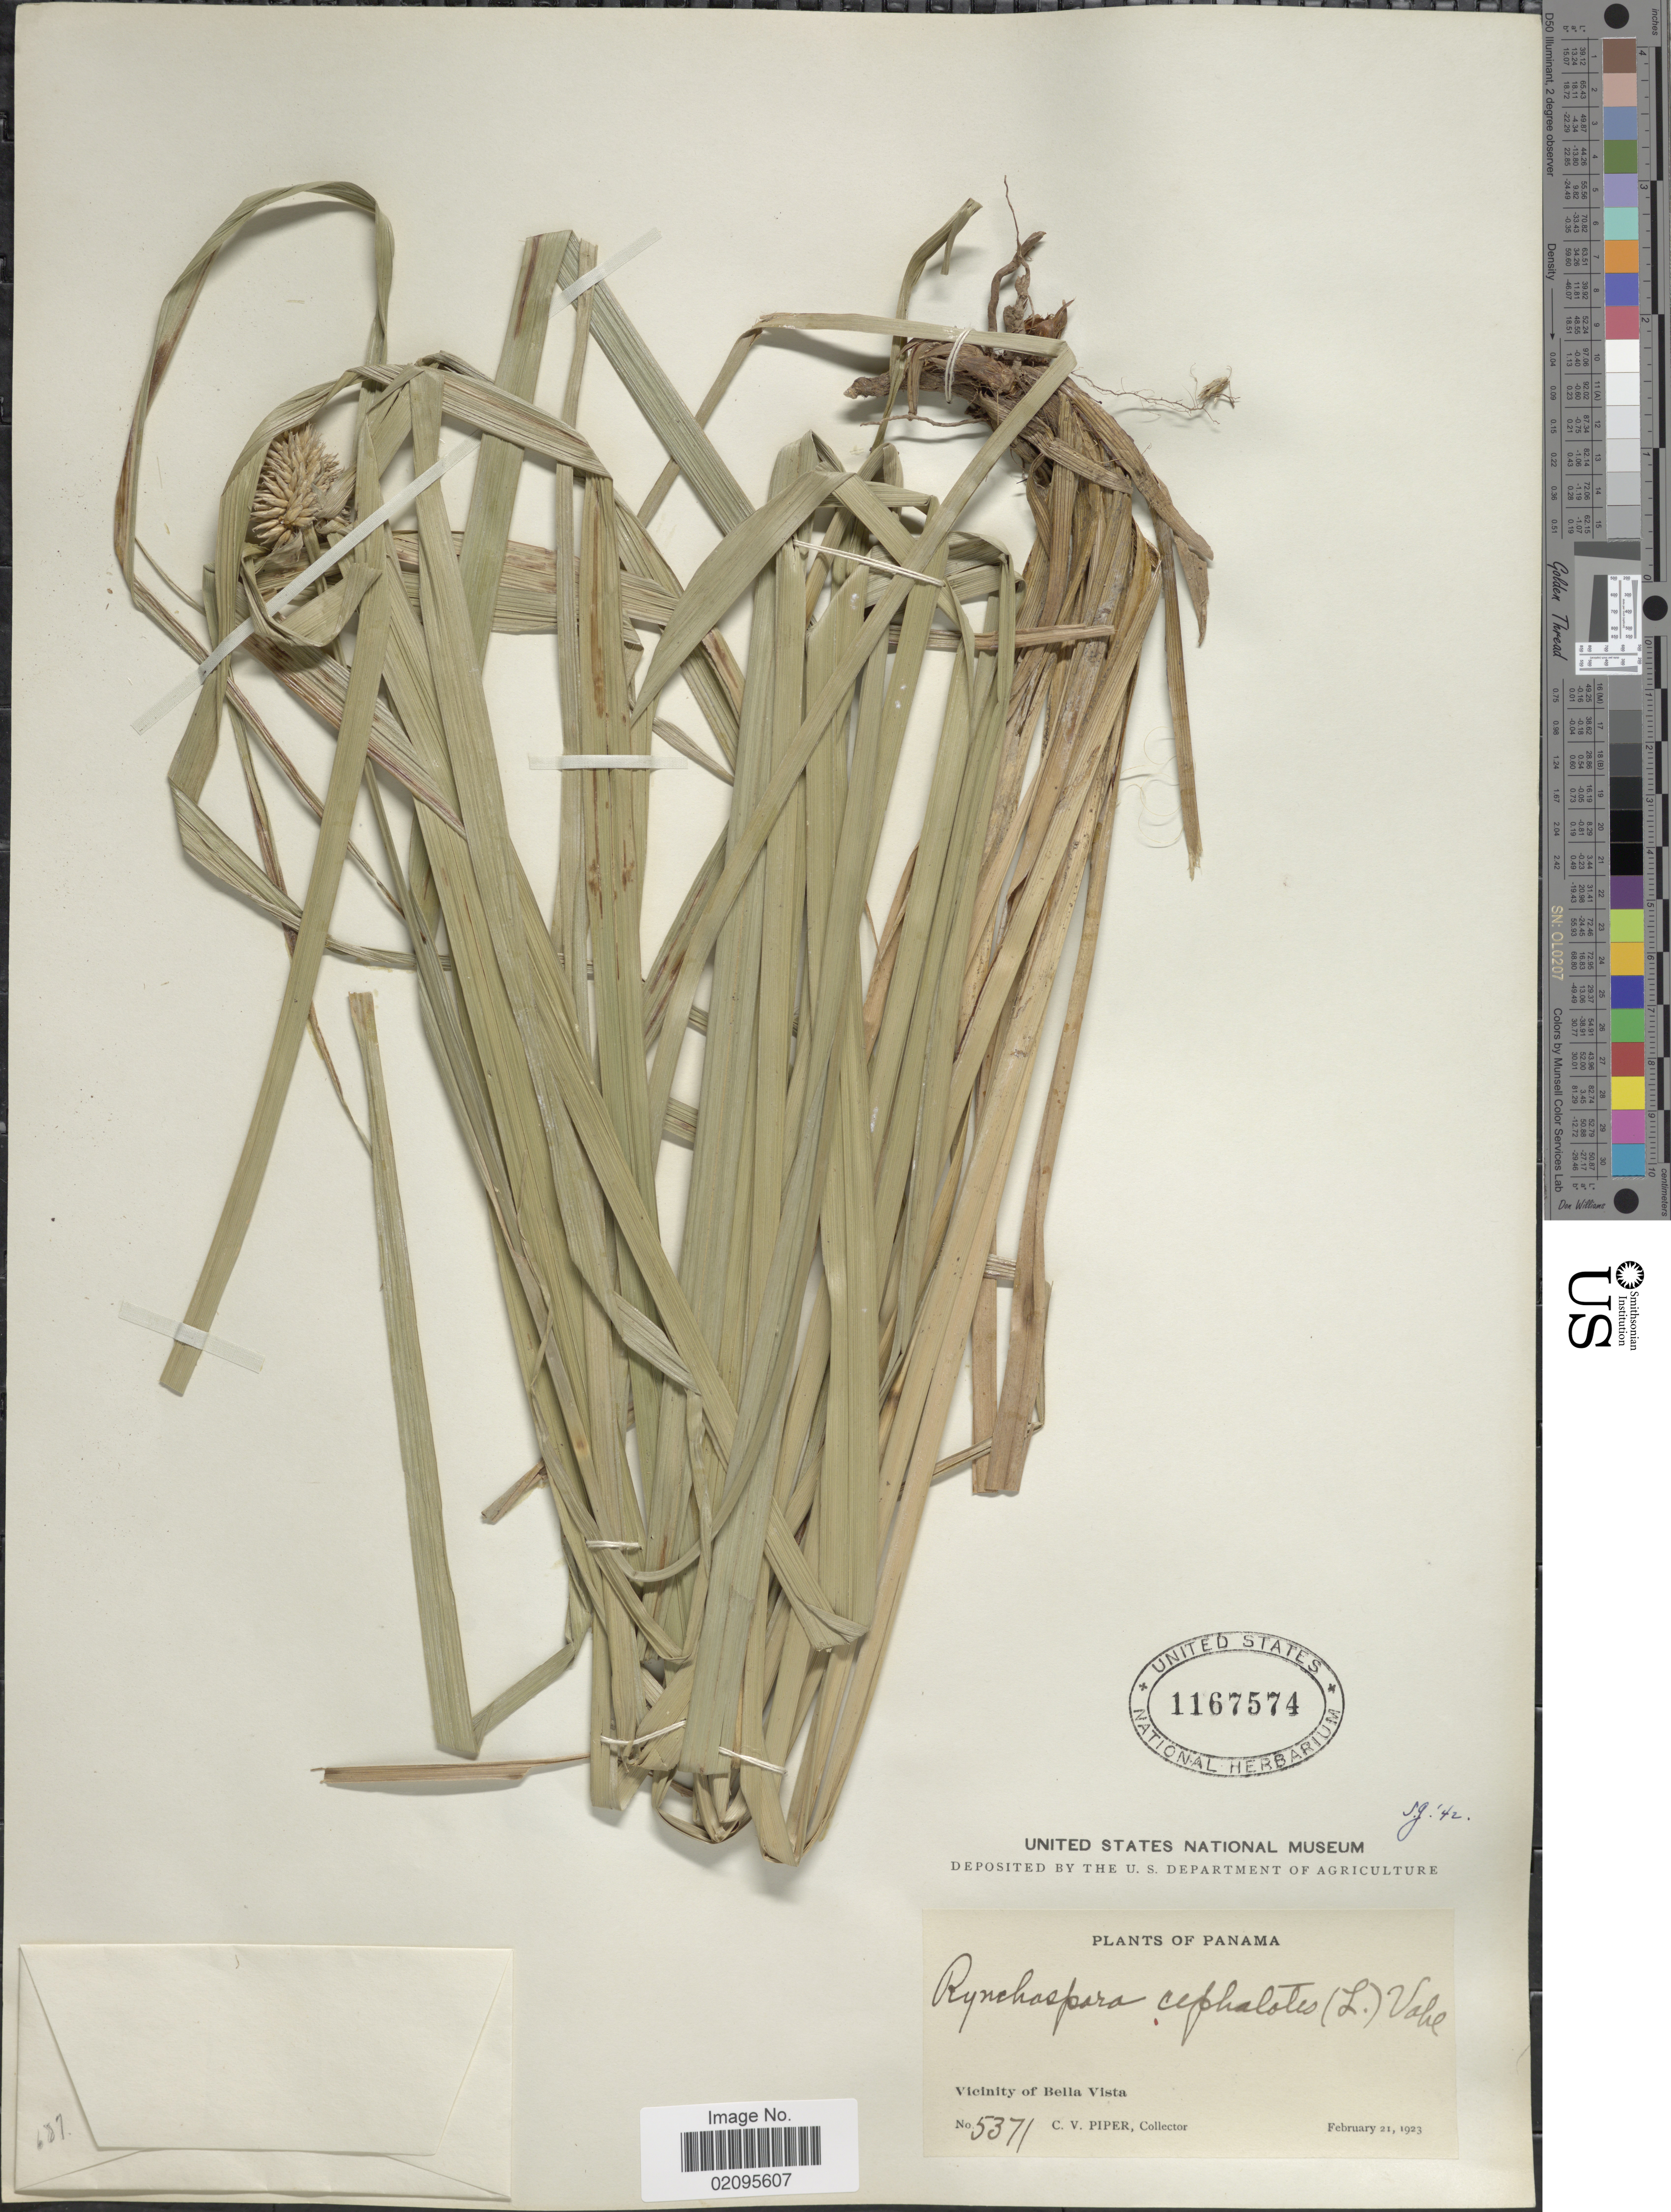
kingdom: Plantae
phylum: Tracheophyta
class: Liliopsida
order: Poales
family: Cyperaceae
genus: Rhynchospora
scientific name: Rhynchospora cephalotes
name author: (L.) Vahl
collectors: C. V. Piper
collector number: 5371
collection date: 1923-02-21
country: Panama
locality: Vicinity of Bella Vista.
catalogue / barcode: US 1167574